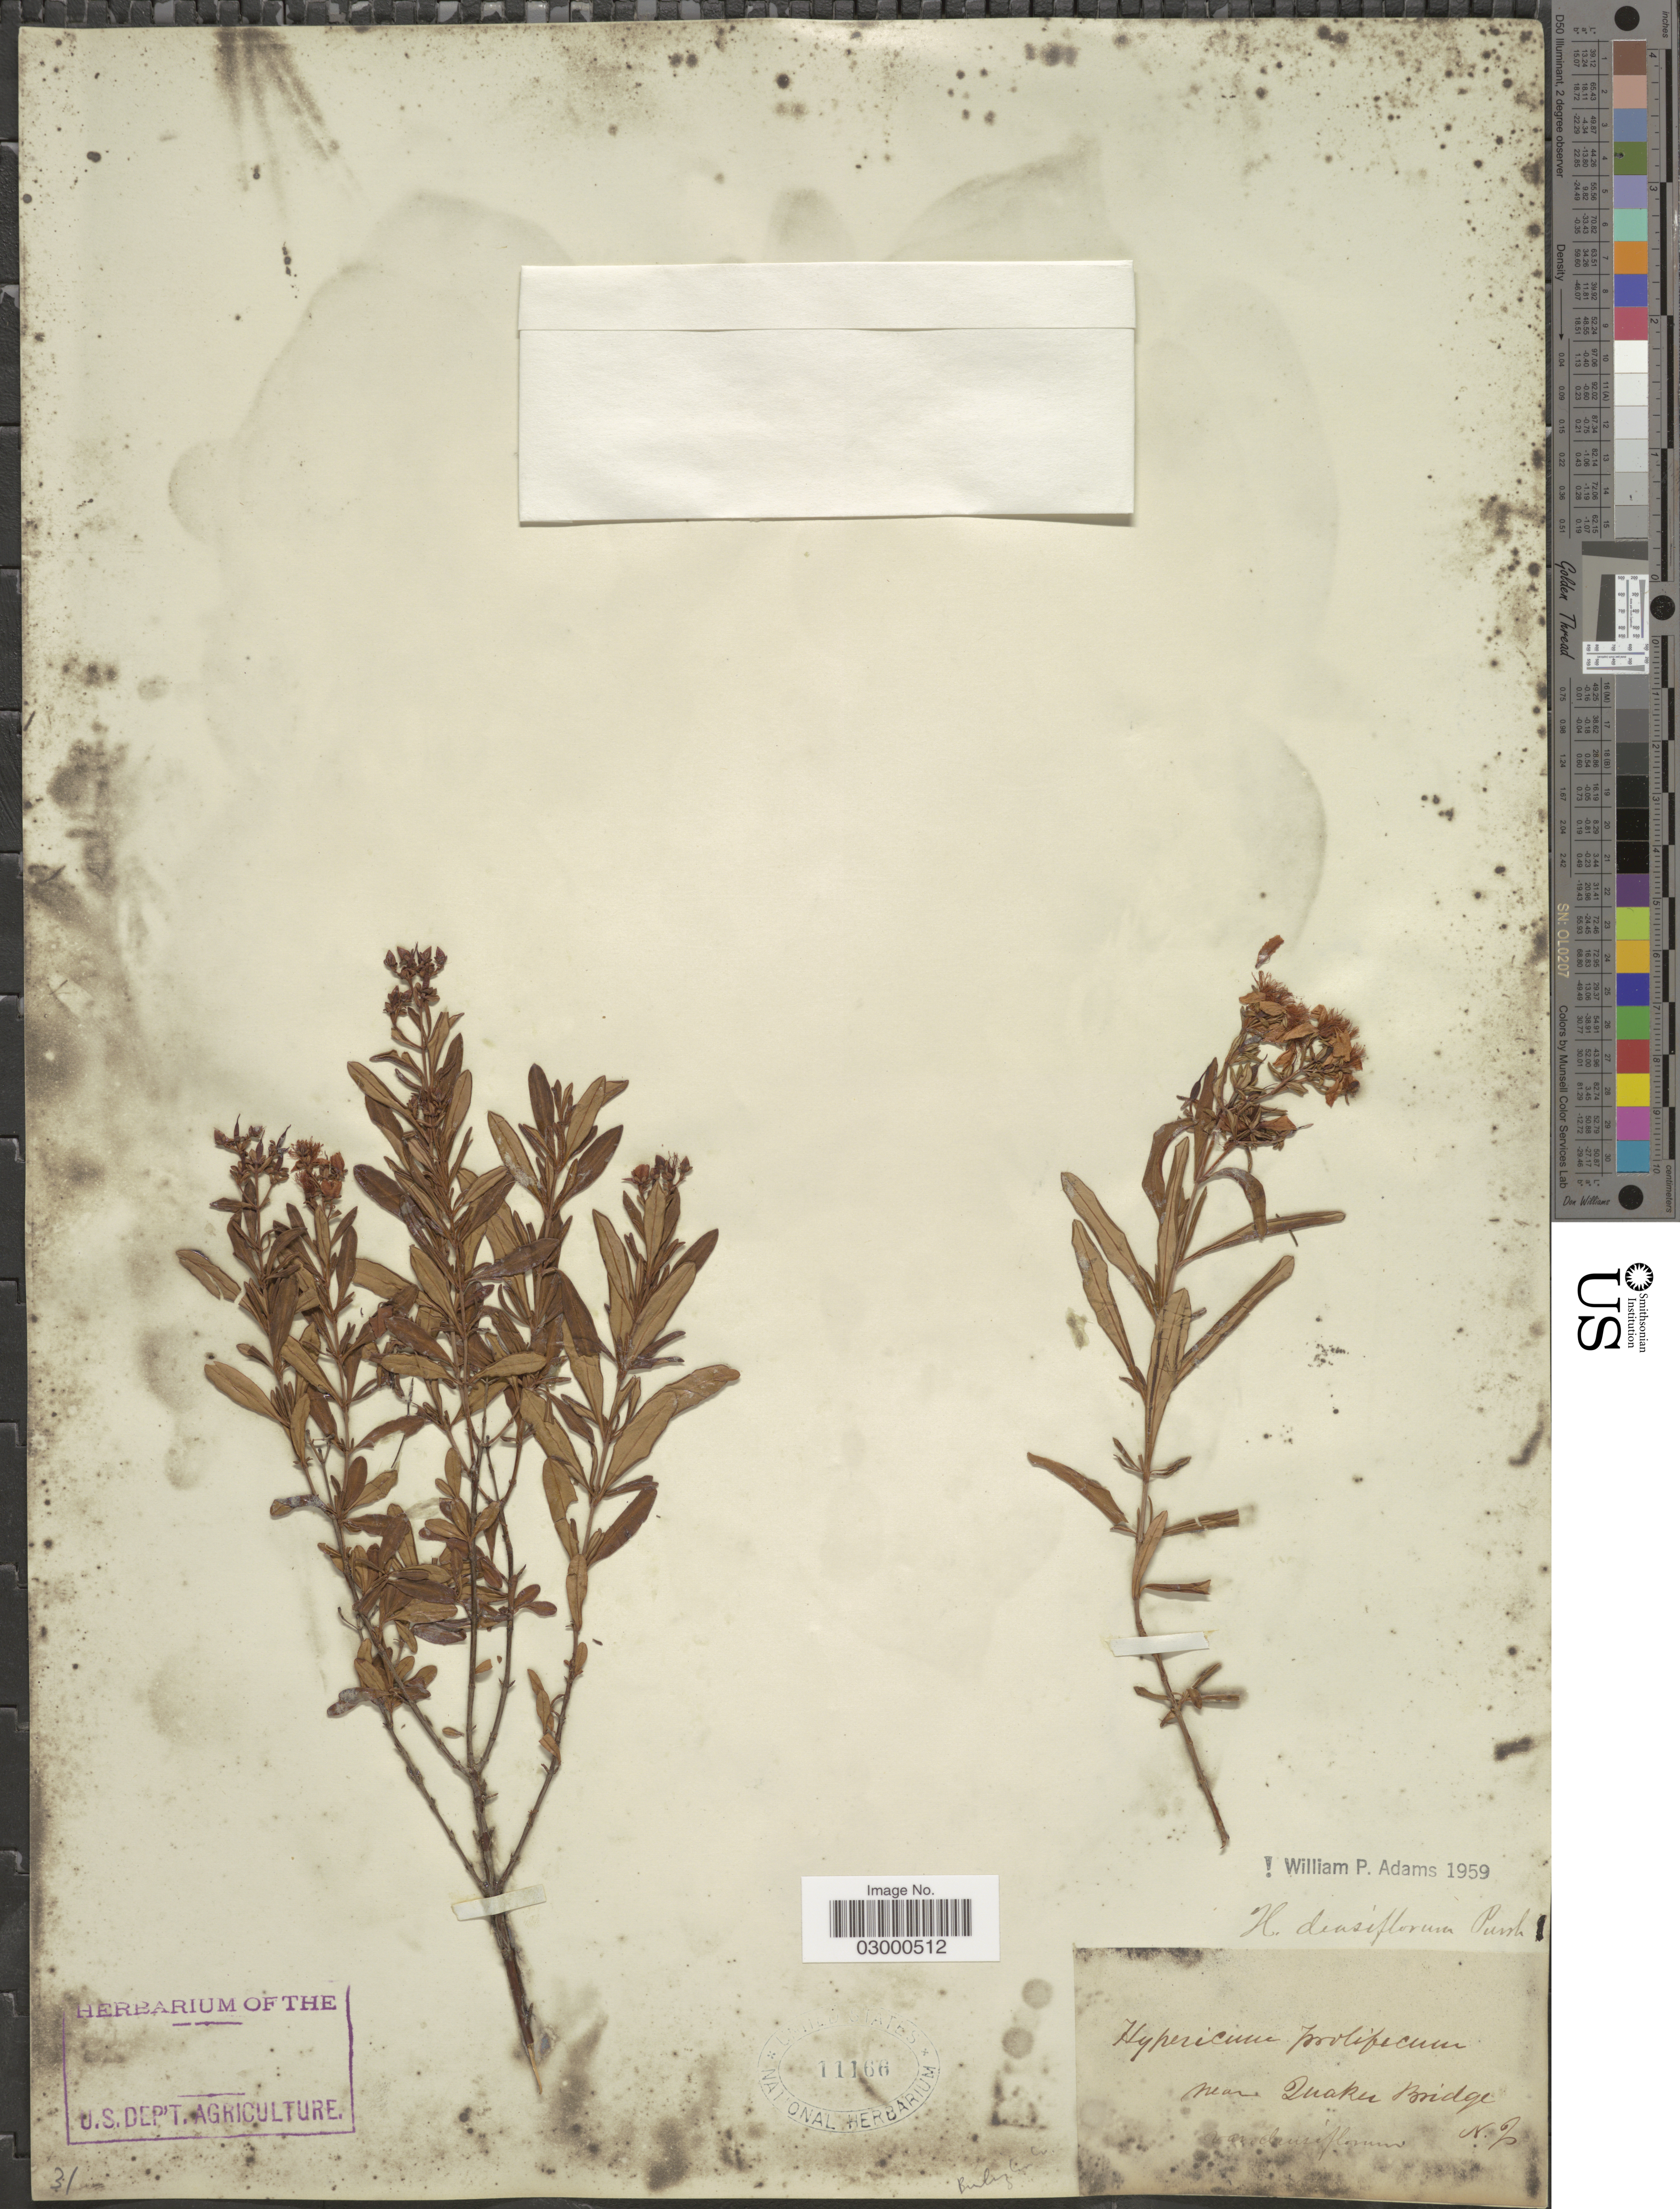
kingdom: Plantae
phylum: Tracheophyta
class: Magnoliopsida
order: Malpighiales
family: Hypericaceae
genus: Hypericum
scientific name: Hypericum densiflorum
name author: Pursh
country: United States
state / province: New Jersey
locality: Near Quaker Bridge. Burlington Co.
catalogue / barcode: US 11166